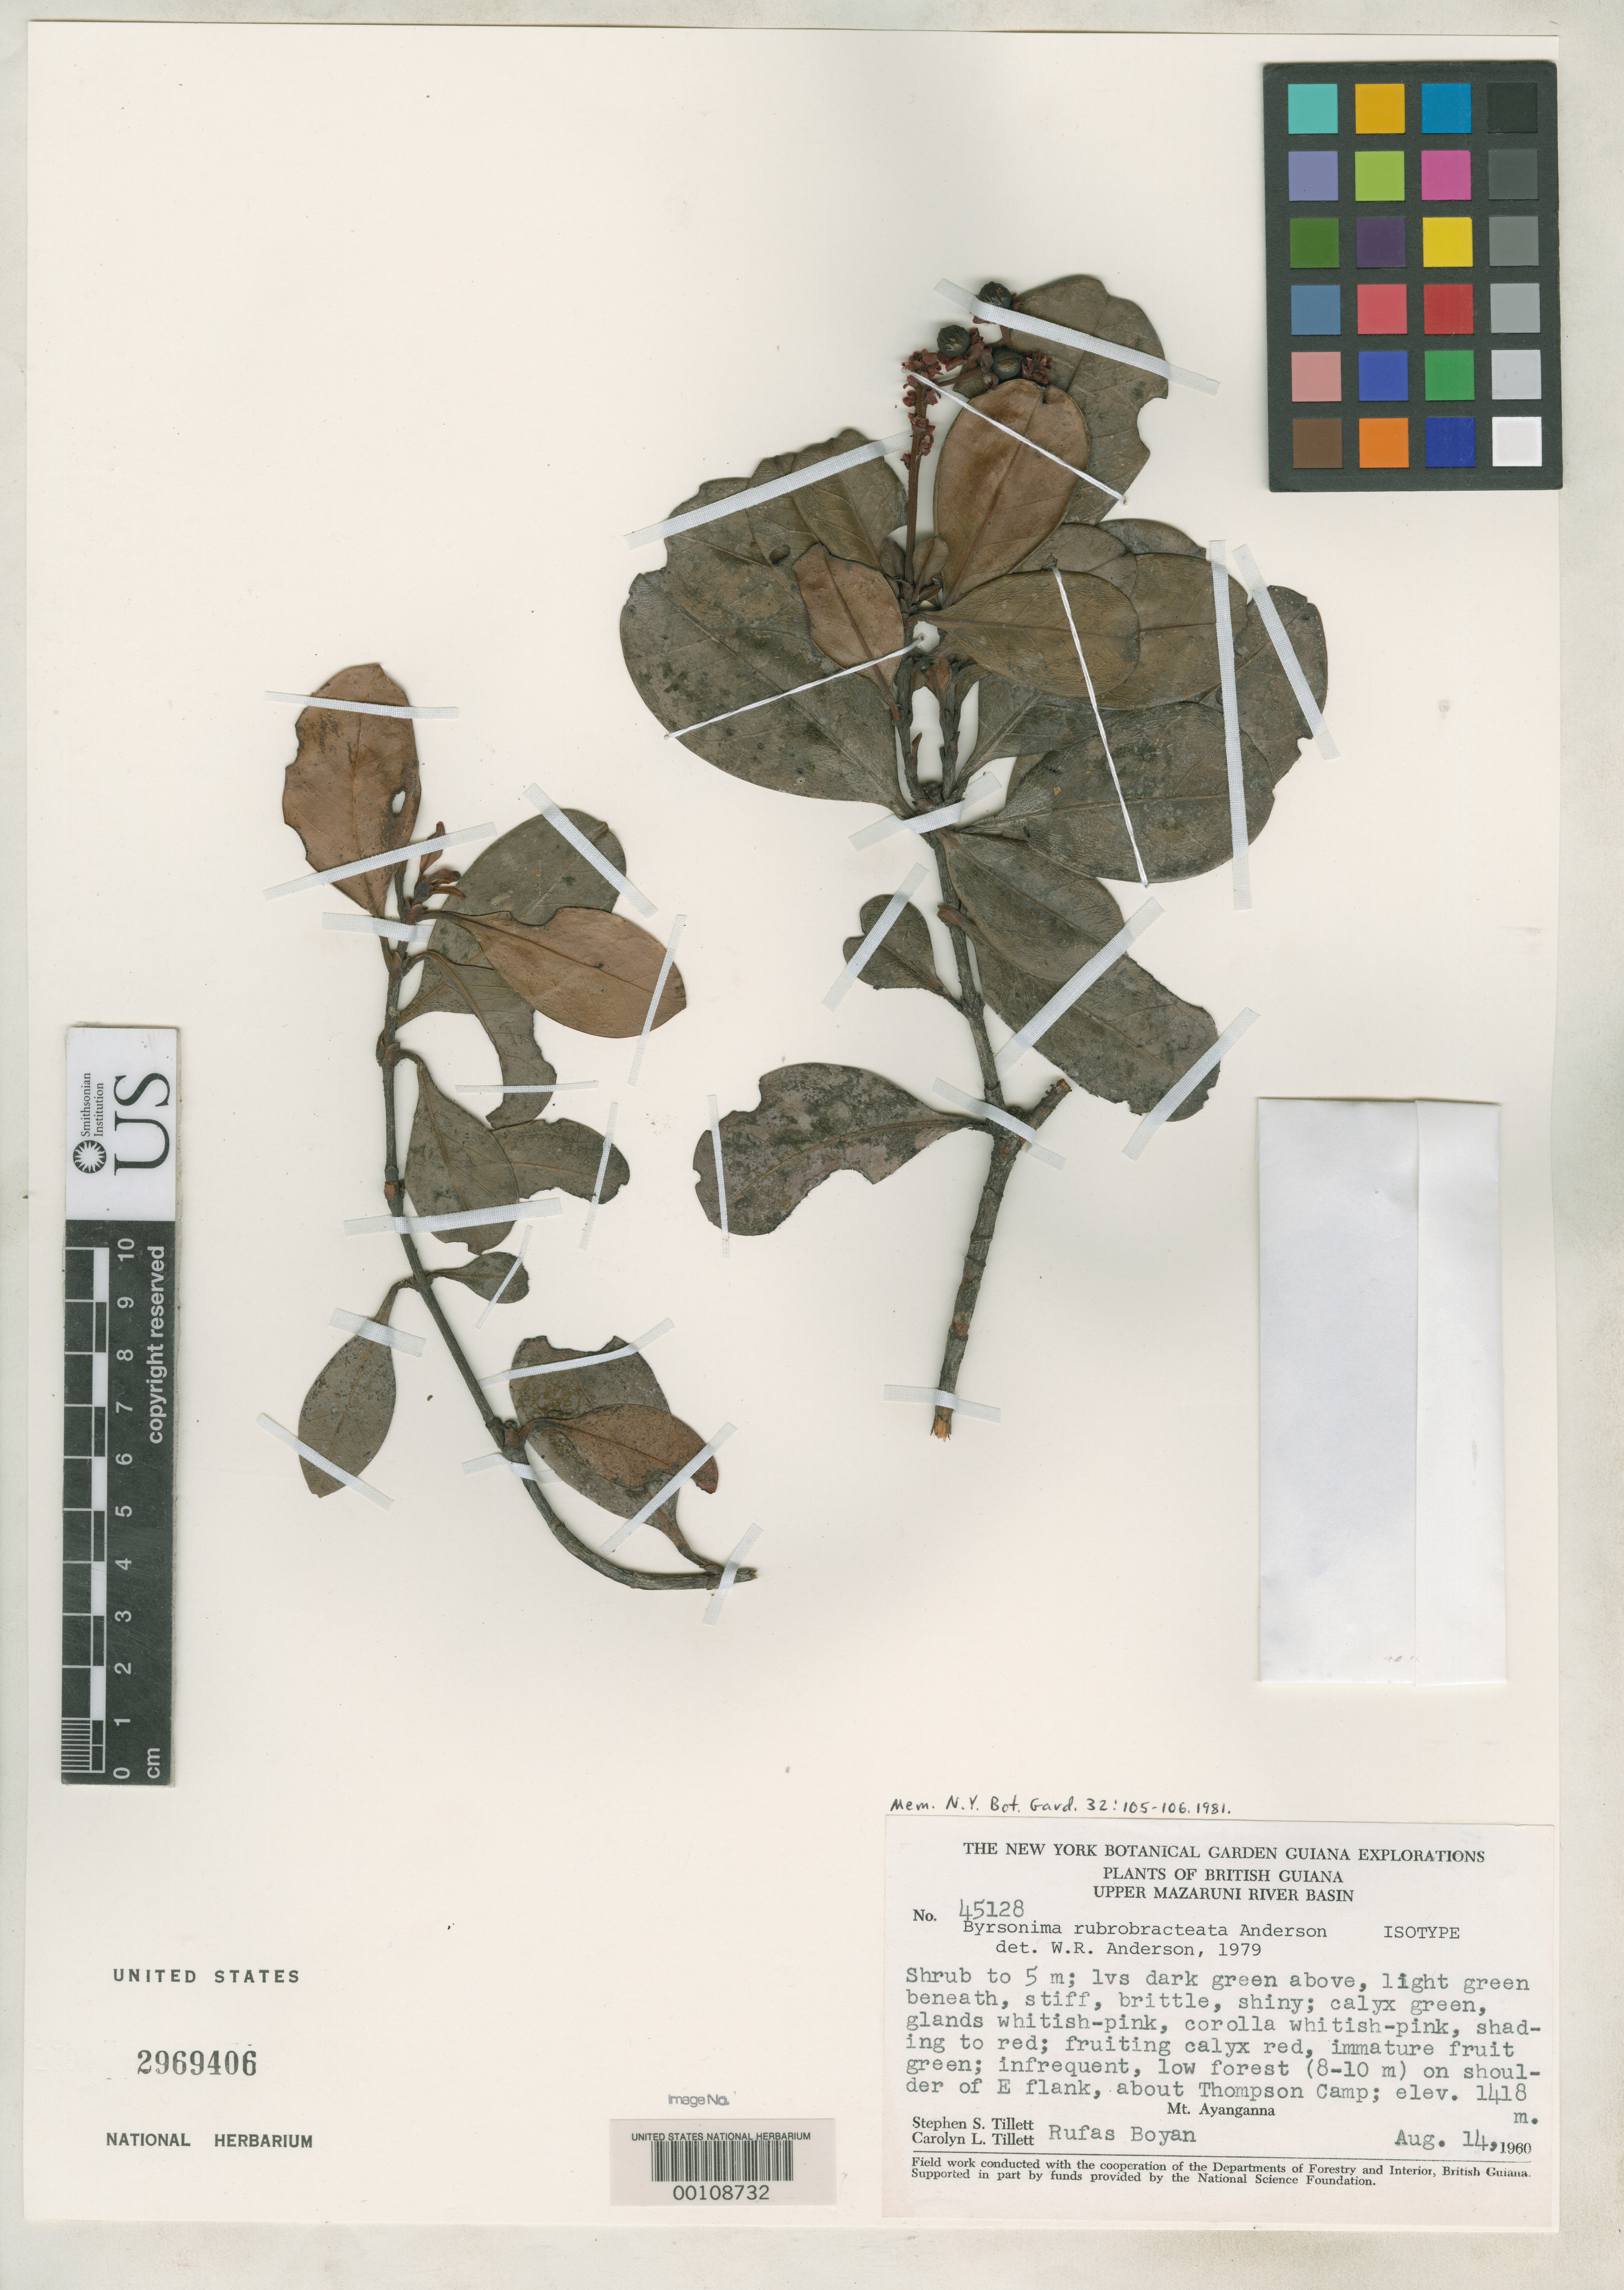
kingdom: Plantae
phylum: Tracheophyta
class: Magnoliopsida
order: Malpighiales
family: Malpighiaceae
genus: Byrsonima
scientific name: Byrsonima rubrobracteata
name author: W.R. Anderson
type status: Isotype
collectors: S. S. Tillett & C. L. Tillett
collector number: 45128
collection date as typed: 14 Aug 1960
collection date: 1960-08-14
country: Guyana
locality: Upper Mazaruni river basin, Mt. Ayangana, above Thompson camp.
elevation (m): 1418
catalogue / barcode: US 2969406